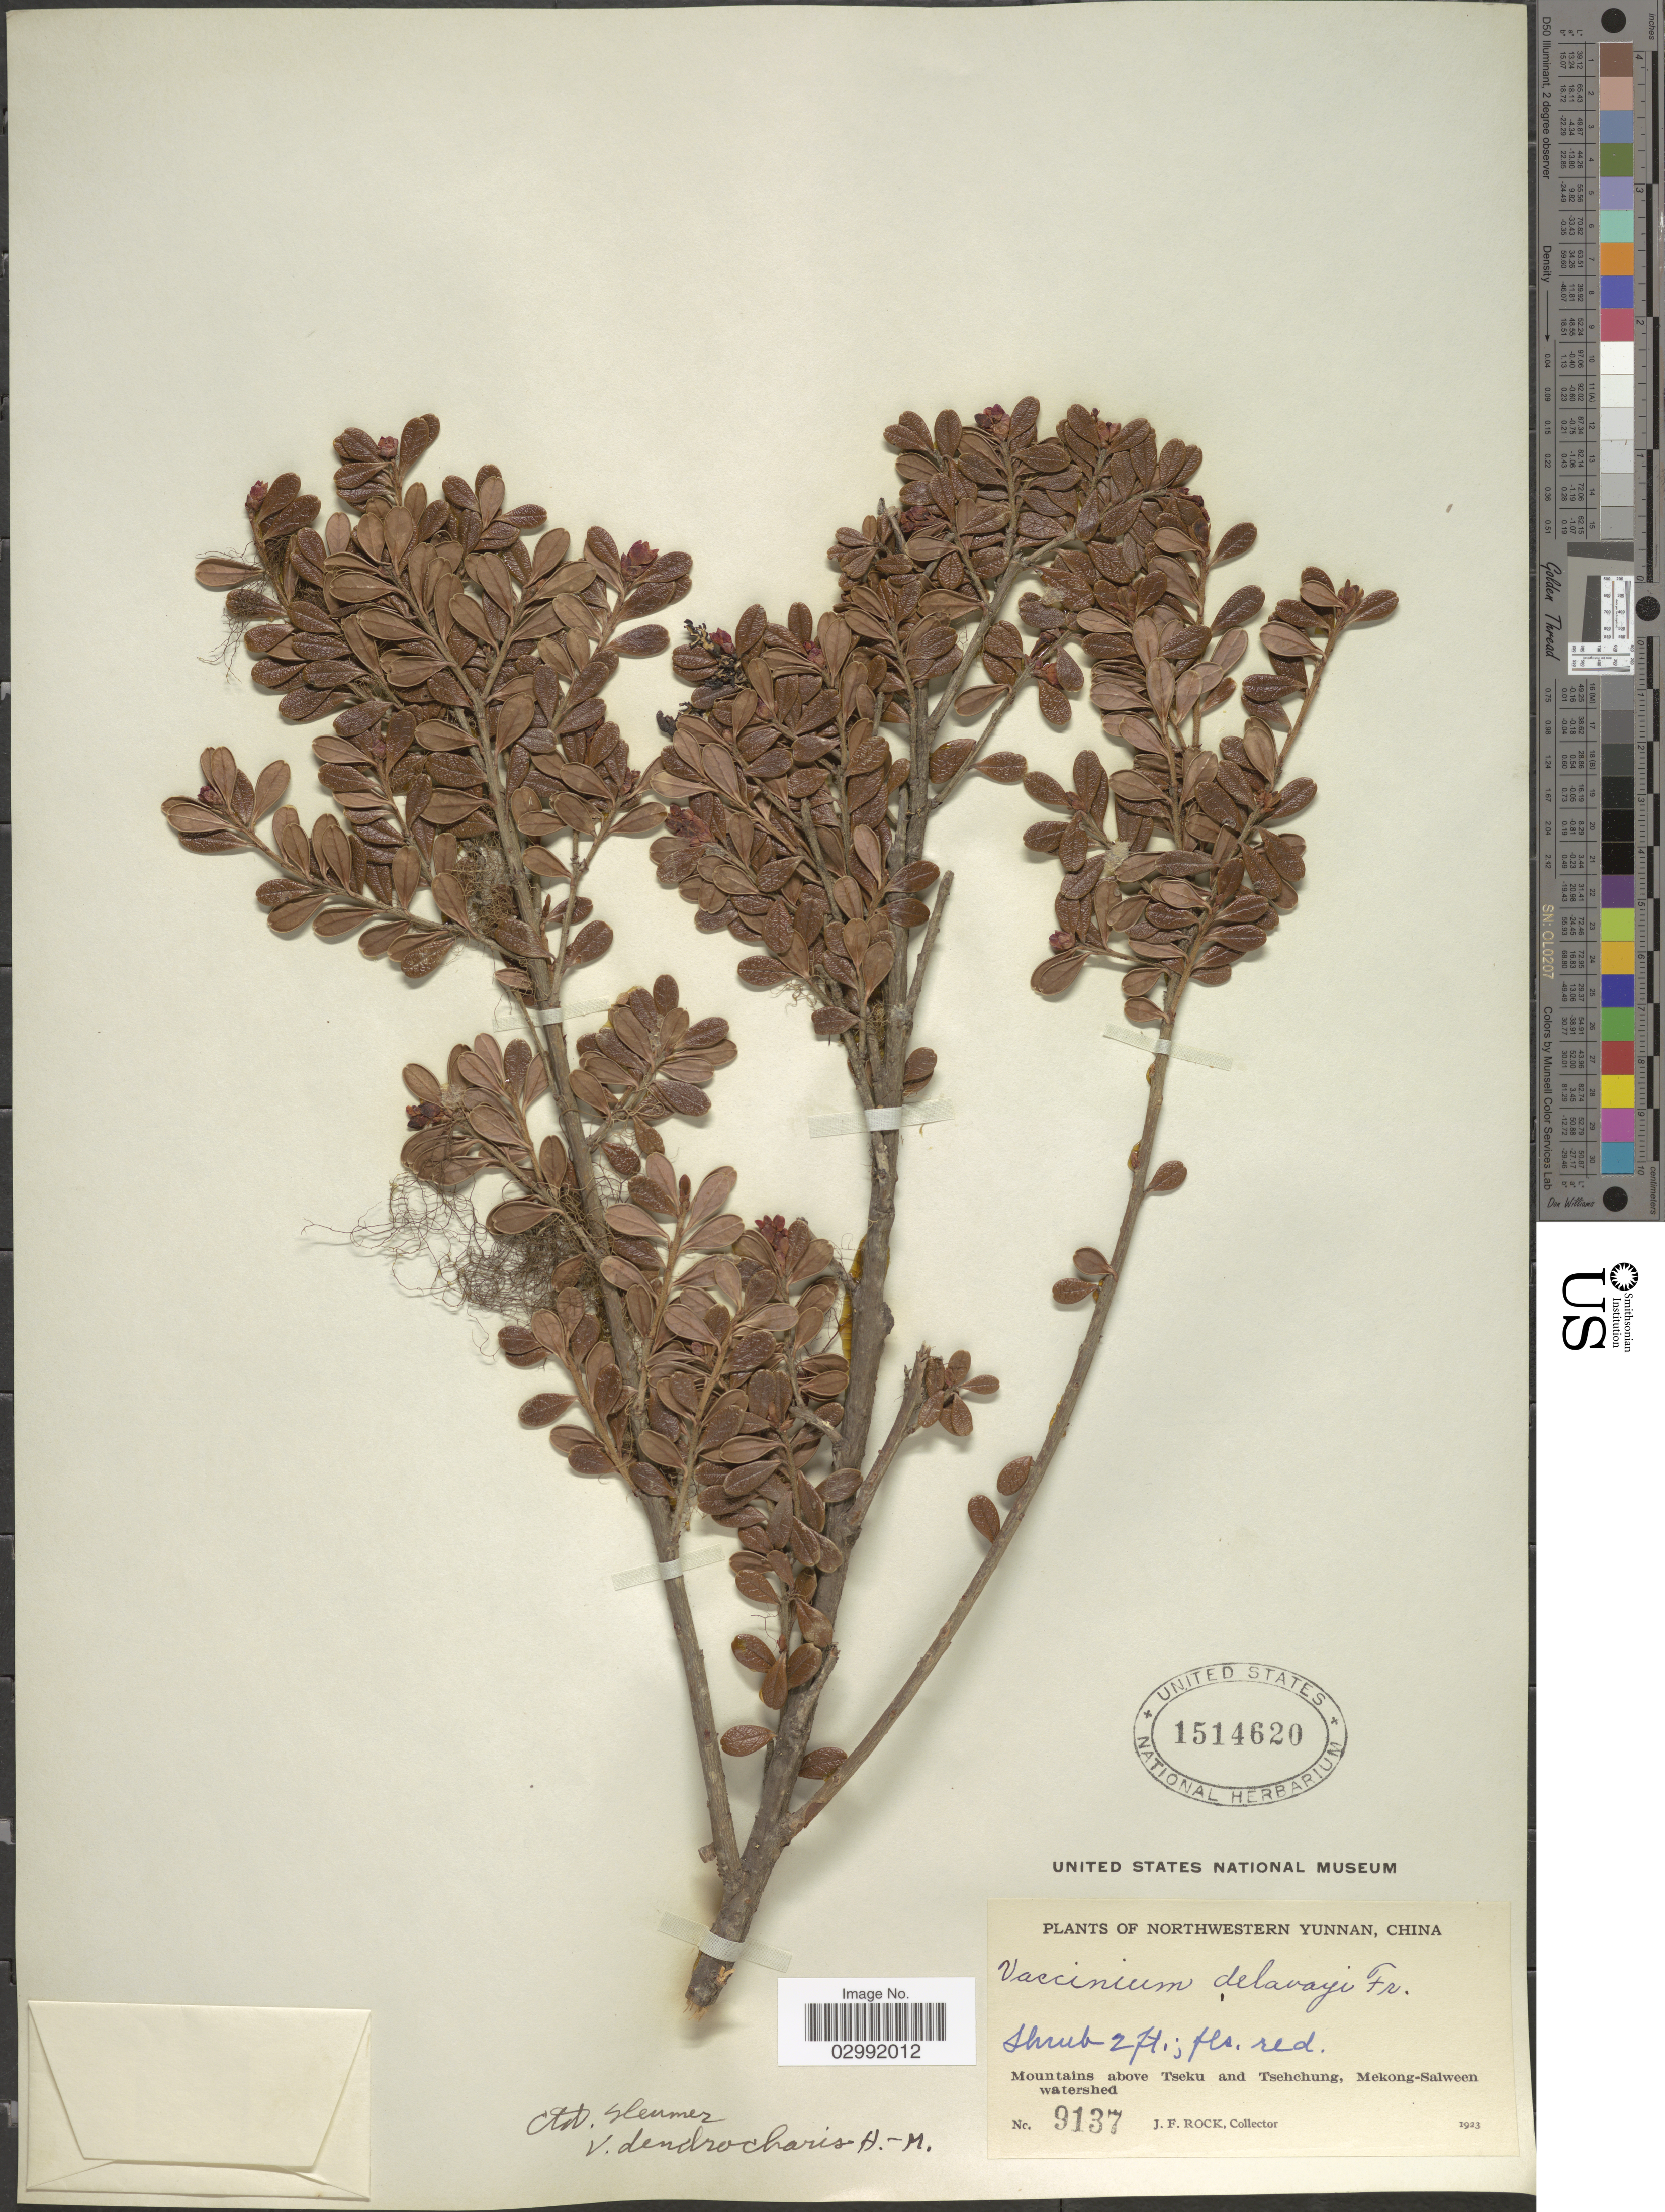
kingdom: Plantae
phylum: Tracheophyta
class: Magnoliopsida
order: Ericales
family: Ericaceae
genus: Vaccinium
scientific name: Vaccinium dendrocharis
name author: Hand.-Mazz.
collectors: J. Rock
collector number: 9137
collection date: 1923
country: China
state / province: Yunnan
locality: Northwestern Yunnan, Mountains above Tseku and Tsehchung, Mekong-Salween watershed.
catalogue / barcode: US 1514620